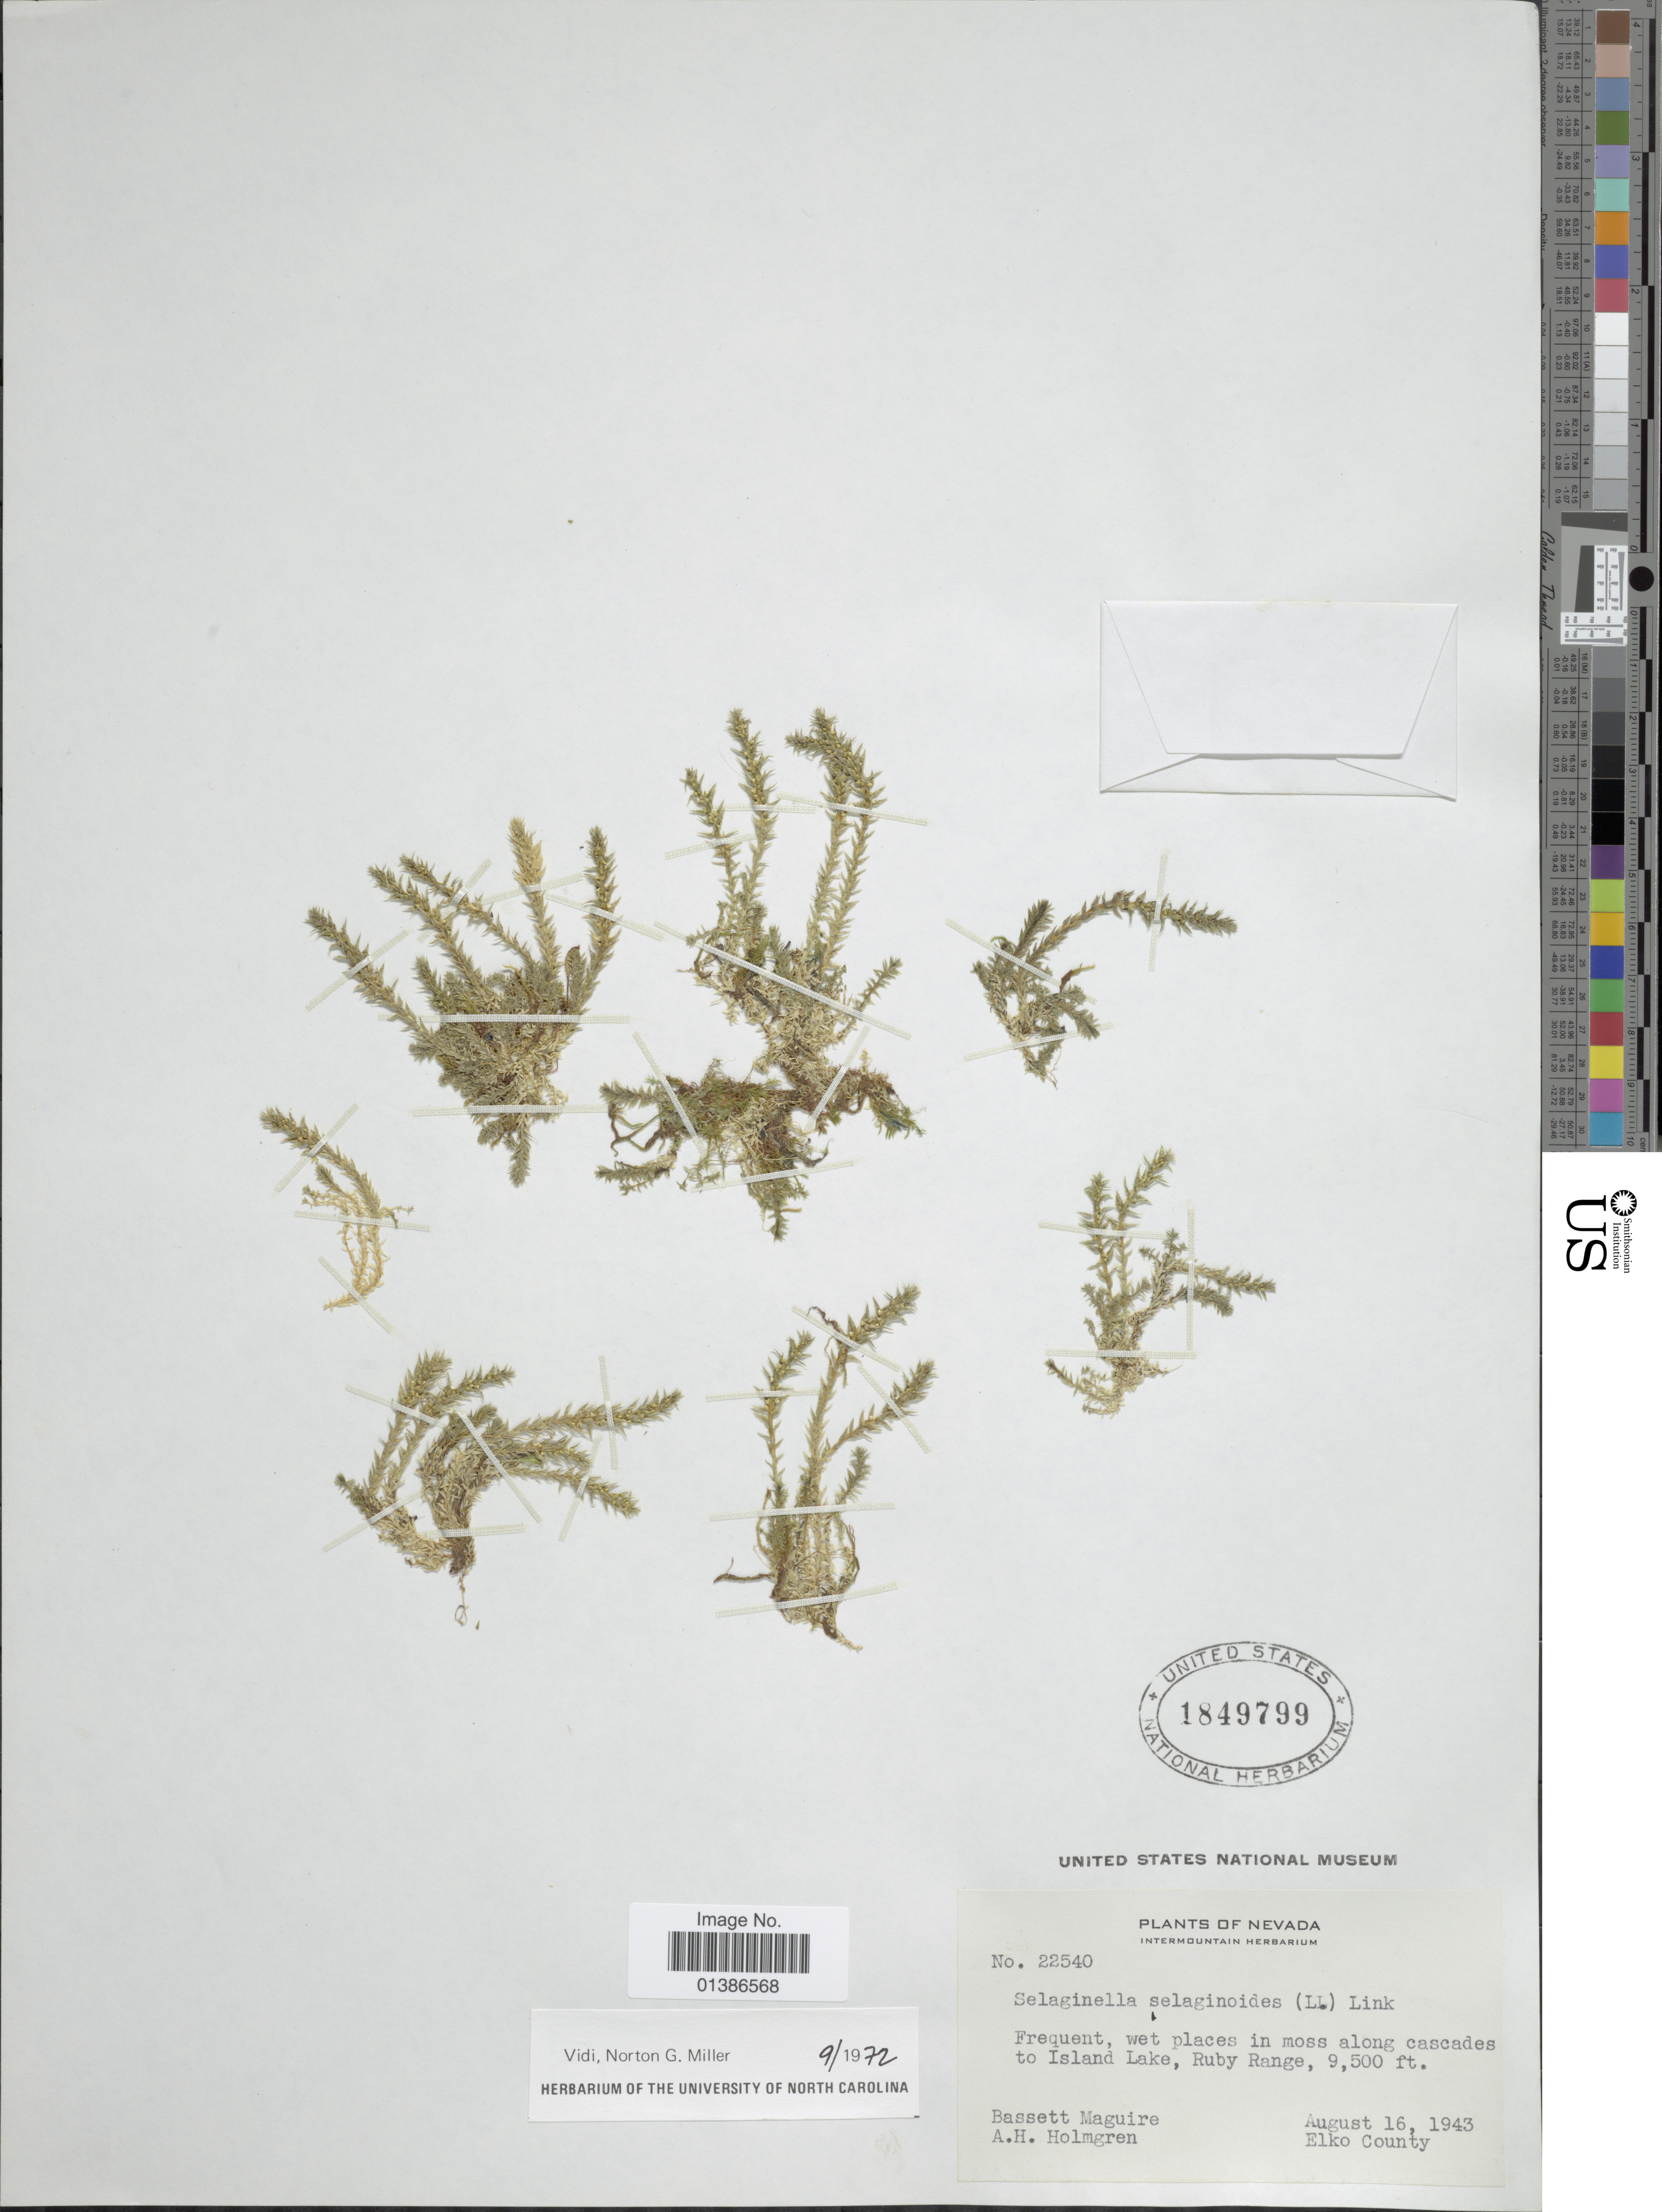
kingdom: Plantae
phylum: Tracheophyta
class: Lycopodiopsida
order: Selaginellales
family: Selaginellaceae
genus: Selaginella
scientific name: Selaginella selaginoides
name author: (L.) Link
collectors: B. Maguire & A. H. Holmgren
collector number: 22540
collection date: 1943-08-16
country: United States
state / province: Nevada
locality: Frequent, wet places in moss along cascades to Island Lake, Ruby Range, Elko County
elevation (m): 2896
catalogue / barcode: US 1849799